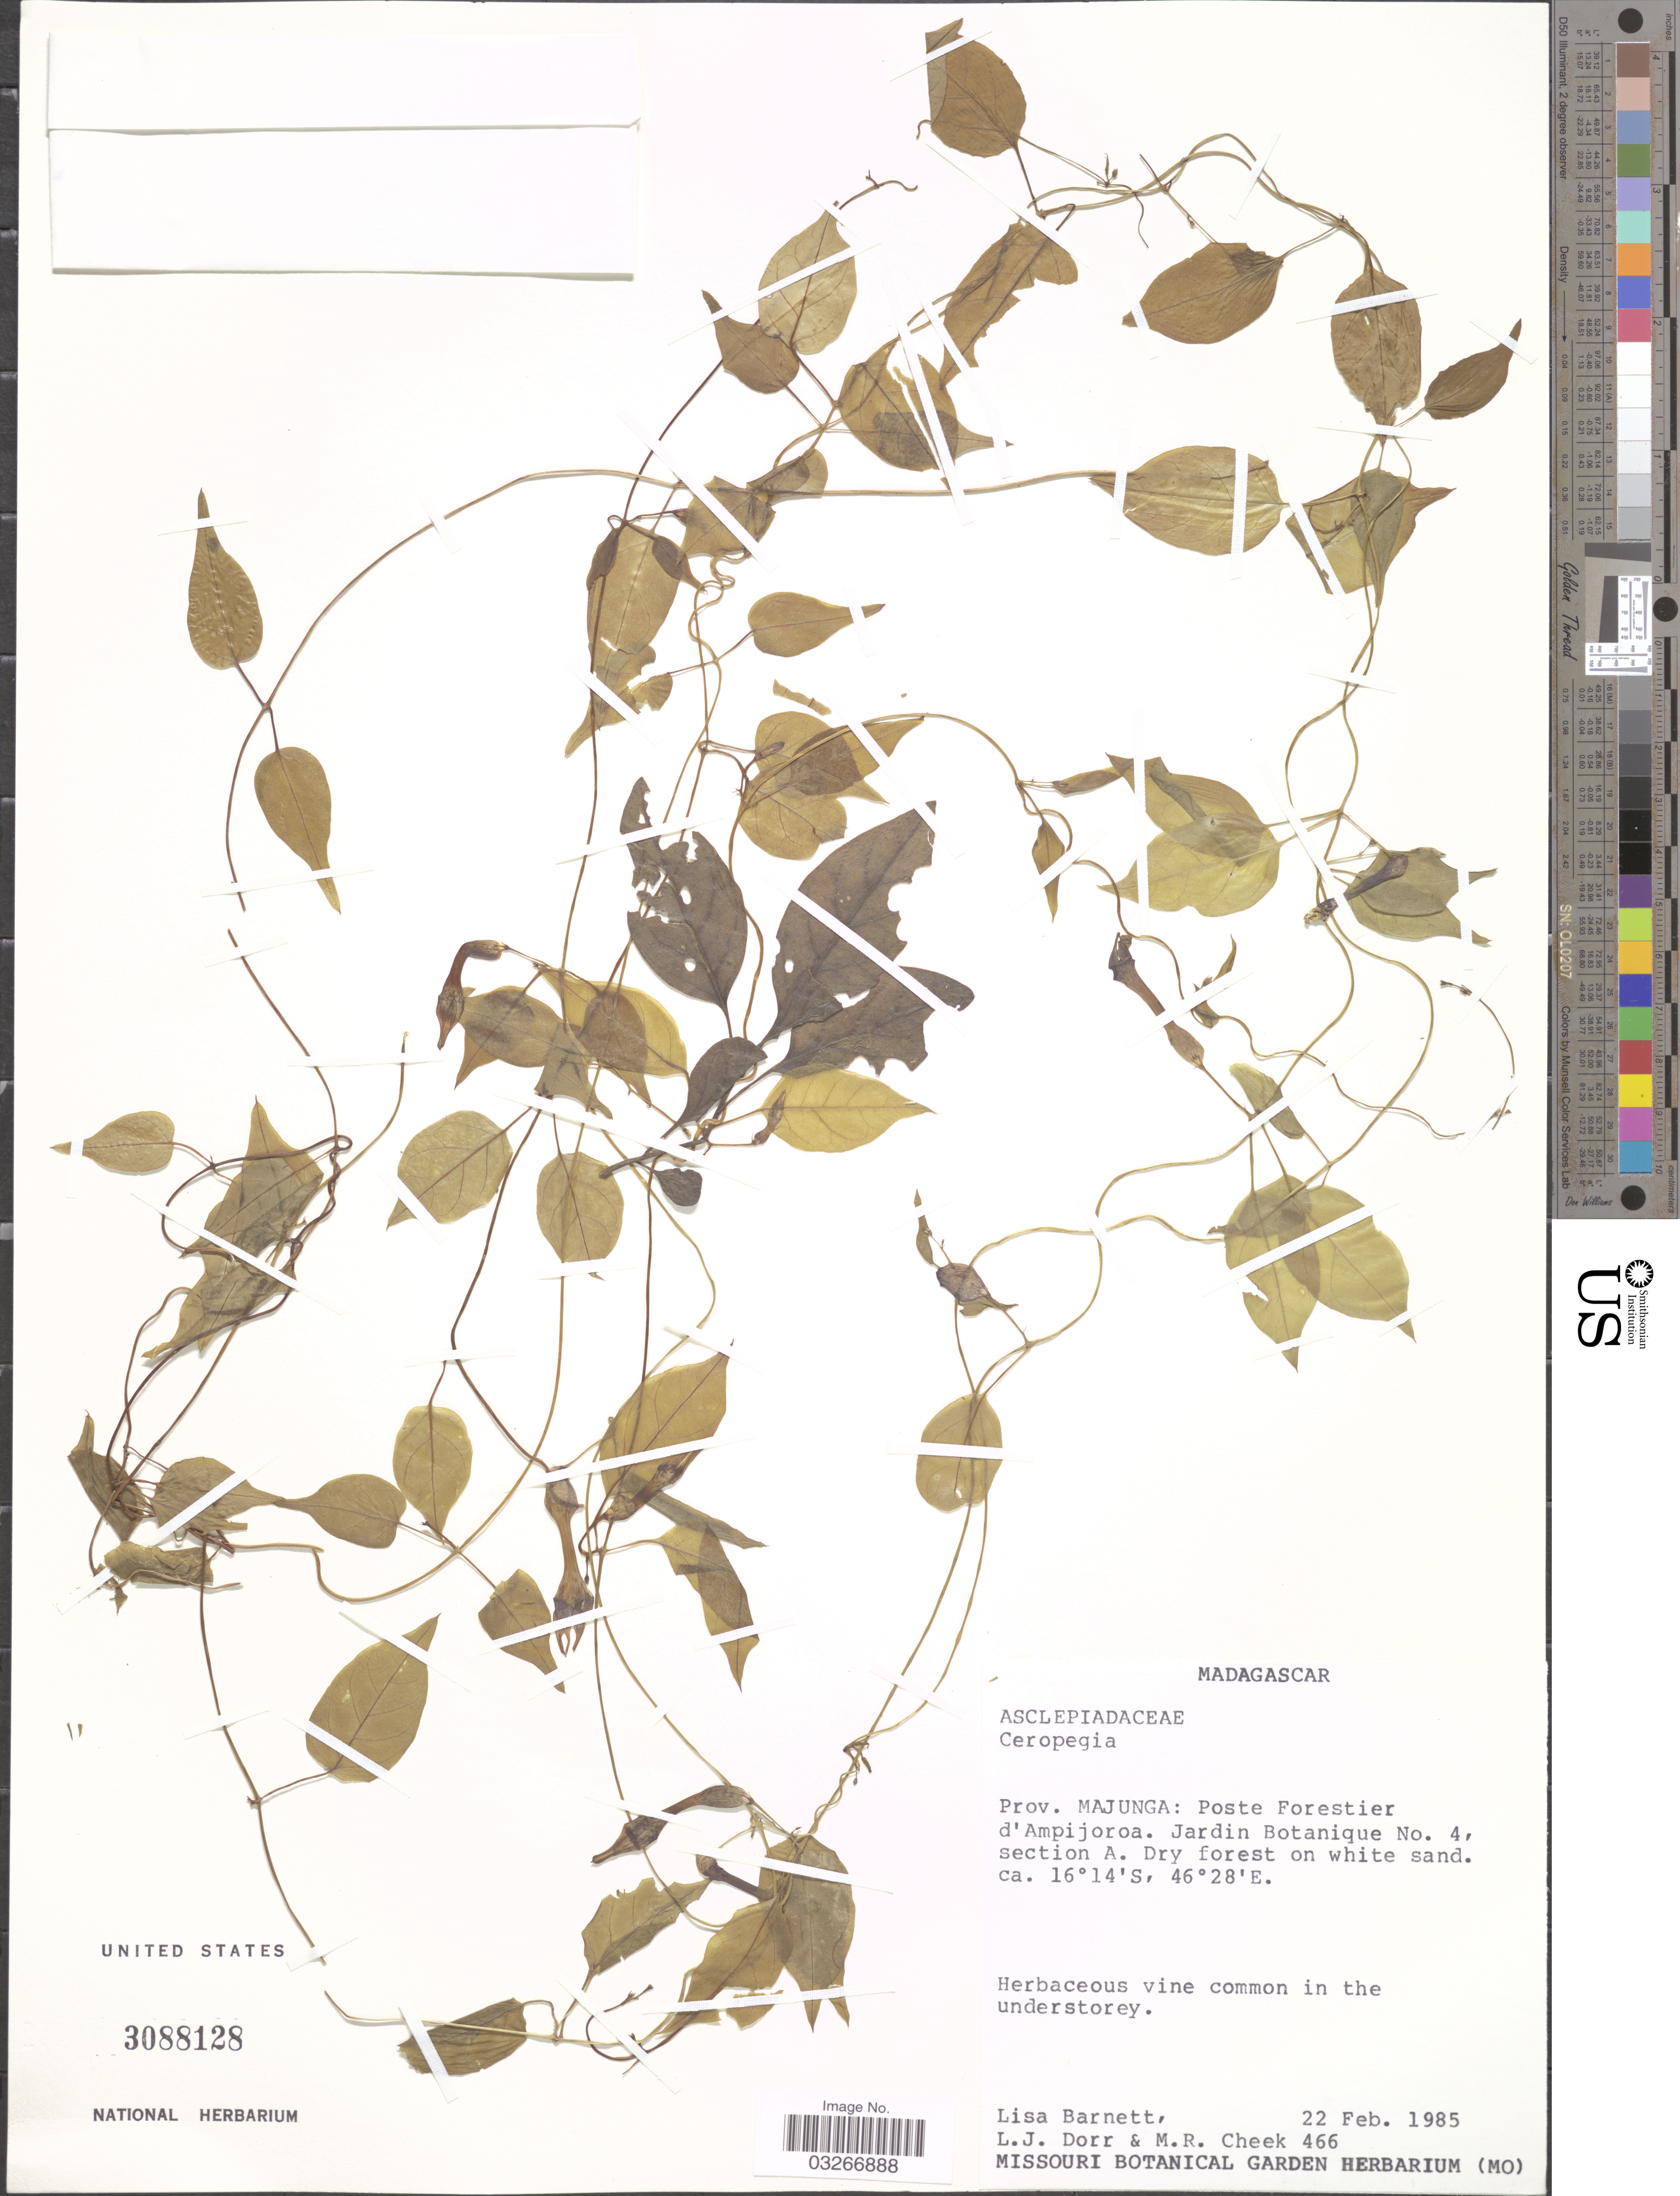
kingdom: Plantae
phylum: Tracheophyta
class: Magnoliopsida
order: Gentianales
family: Apocynaceae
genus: Ceropegia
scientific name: Ceropegia sp.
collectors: L. C. Barnett, L. J. Dorr & M. Cheek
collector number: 466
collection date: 1985-02-22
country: Madagascar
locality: Prov. Majunga: Post Forestier d'Ampijoroa. Jardin Botanique No.4.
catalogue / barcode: US 3088128